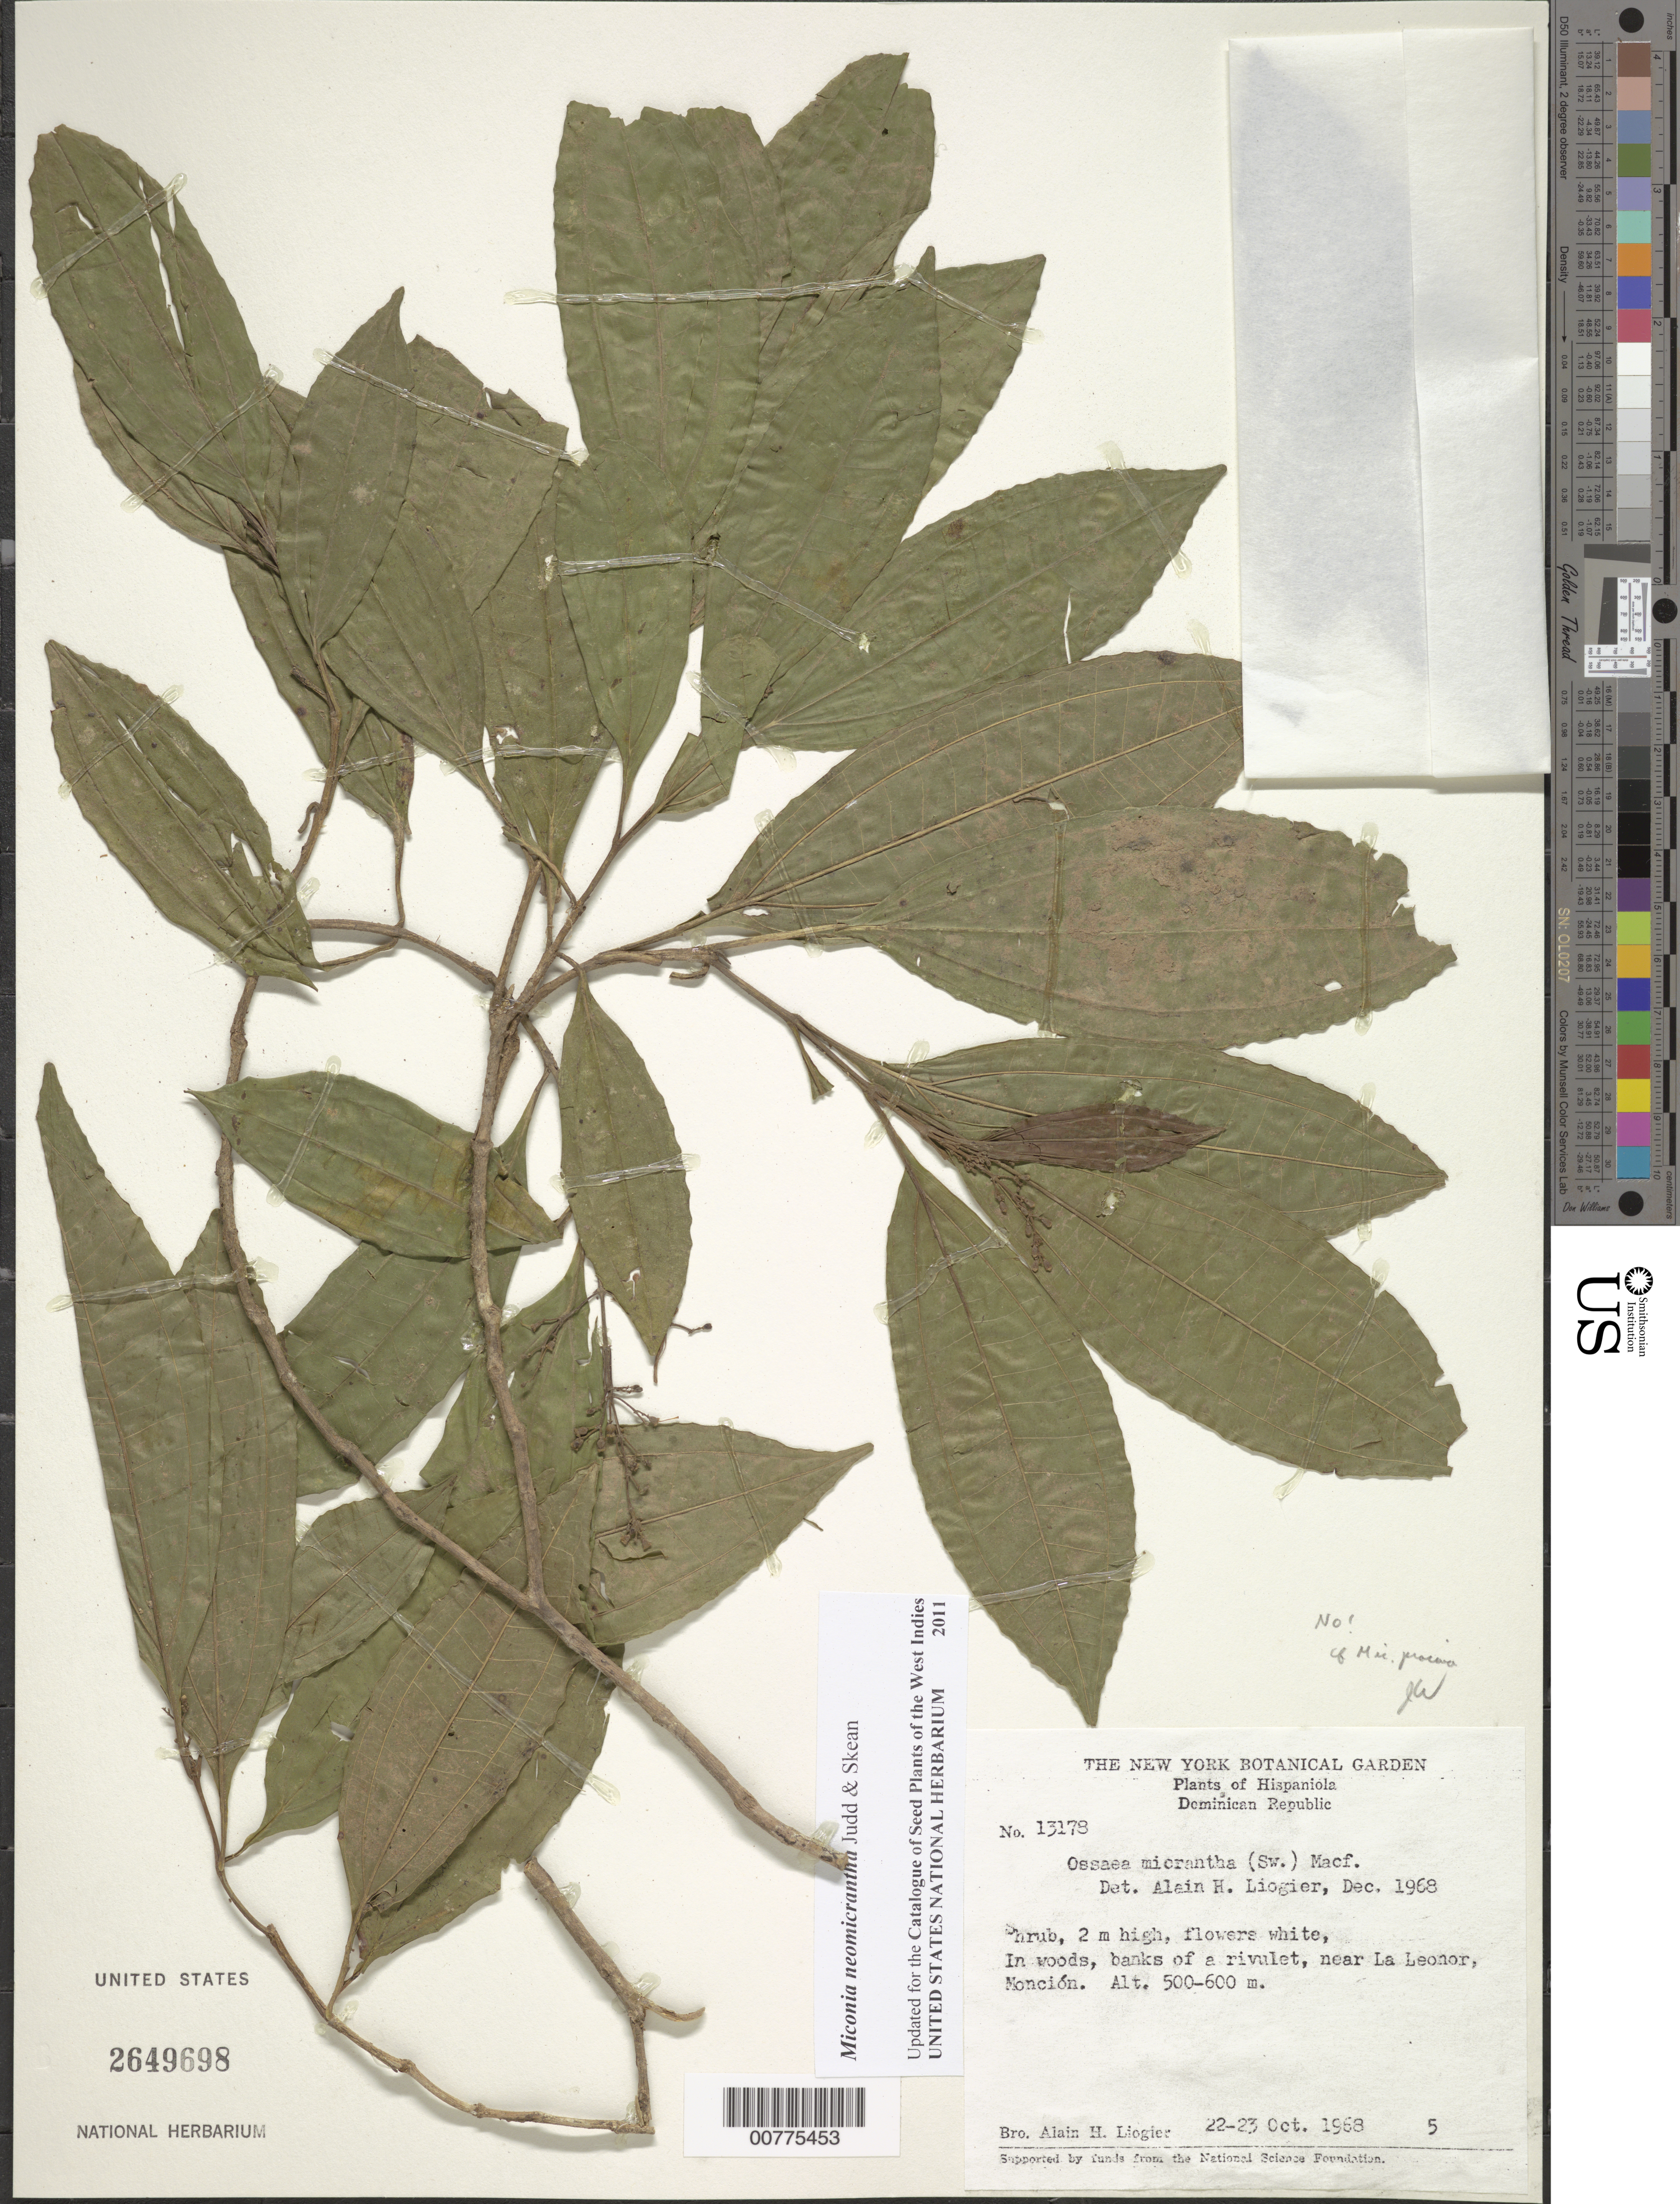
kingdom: Plantae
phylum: Tracheophyta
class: Magnoliopsida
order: Myrtales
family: Melastomataceae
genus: Miconia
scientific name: Miconia neomicrantha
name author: Judd & Skean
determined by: Liogier, Alain H.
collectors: A. H. Liogier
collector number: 13178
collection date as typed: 22 Oct 1968 to 23 Oct 1968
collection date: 1968-10-22/1968-10-23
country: Dominican Republic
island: Hispaniola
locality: Monción, near La Leonor.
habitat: In woods, banks of a rivulet.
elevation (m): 500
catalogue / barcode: US 2649698